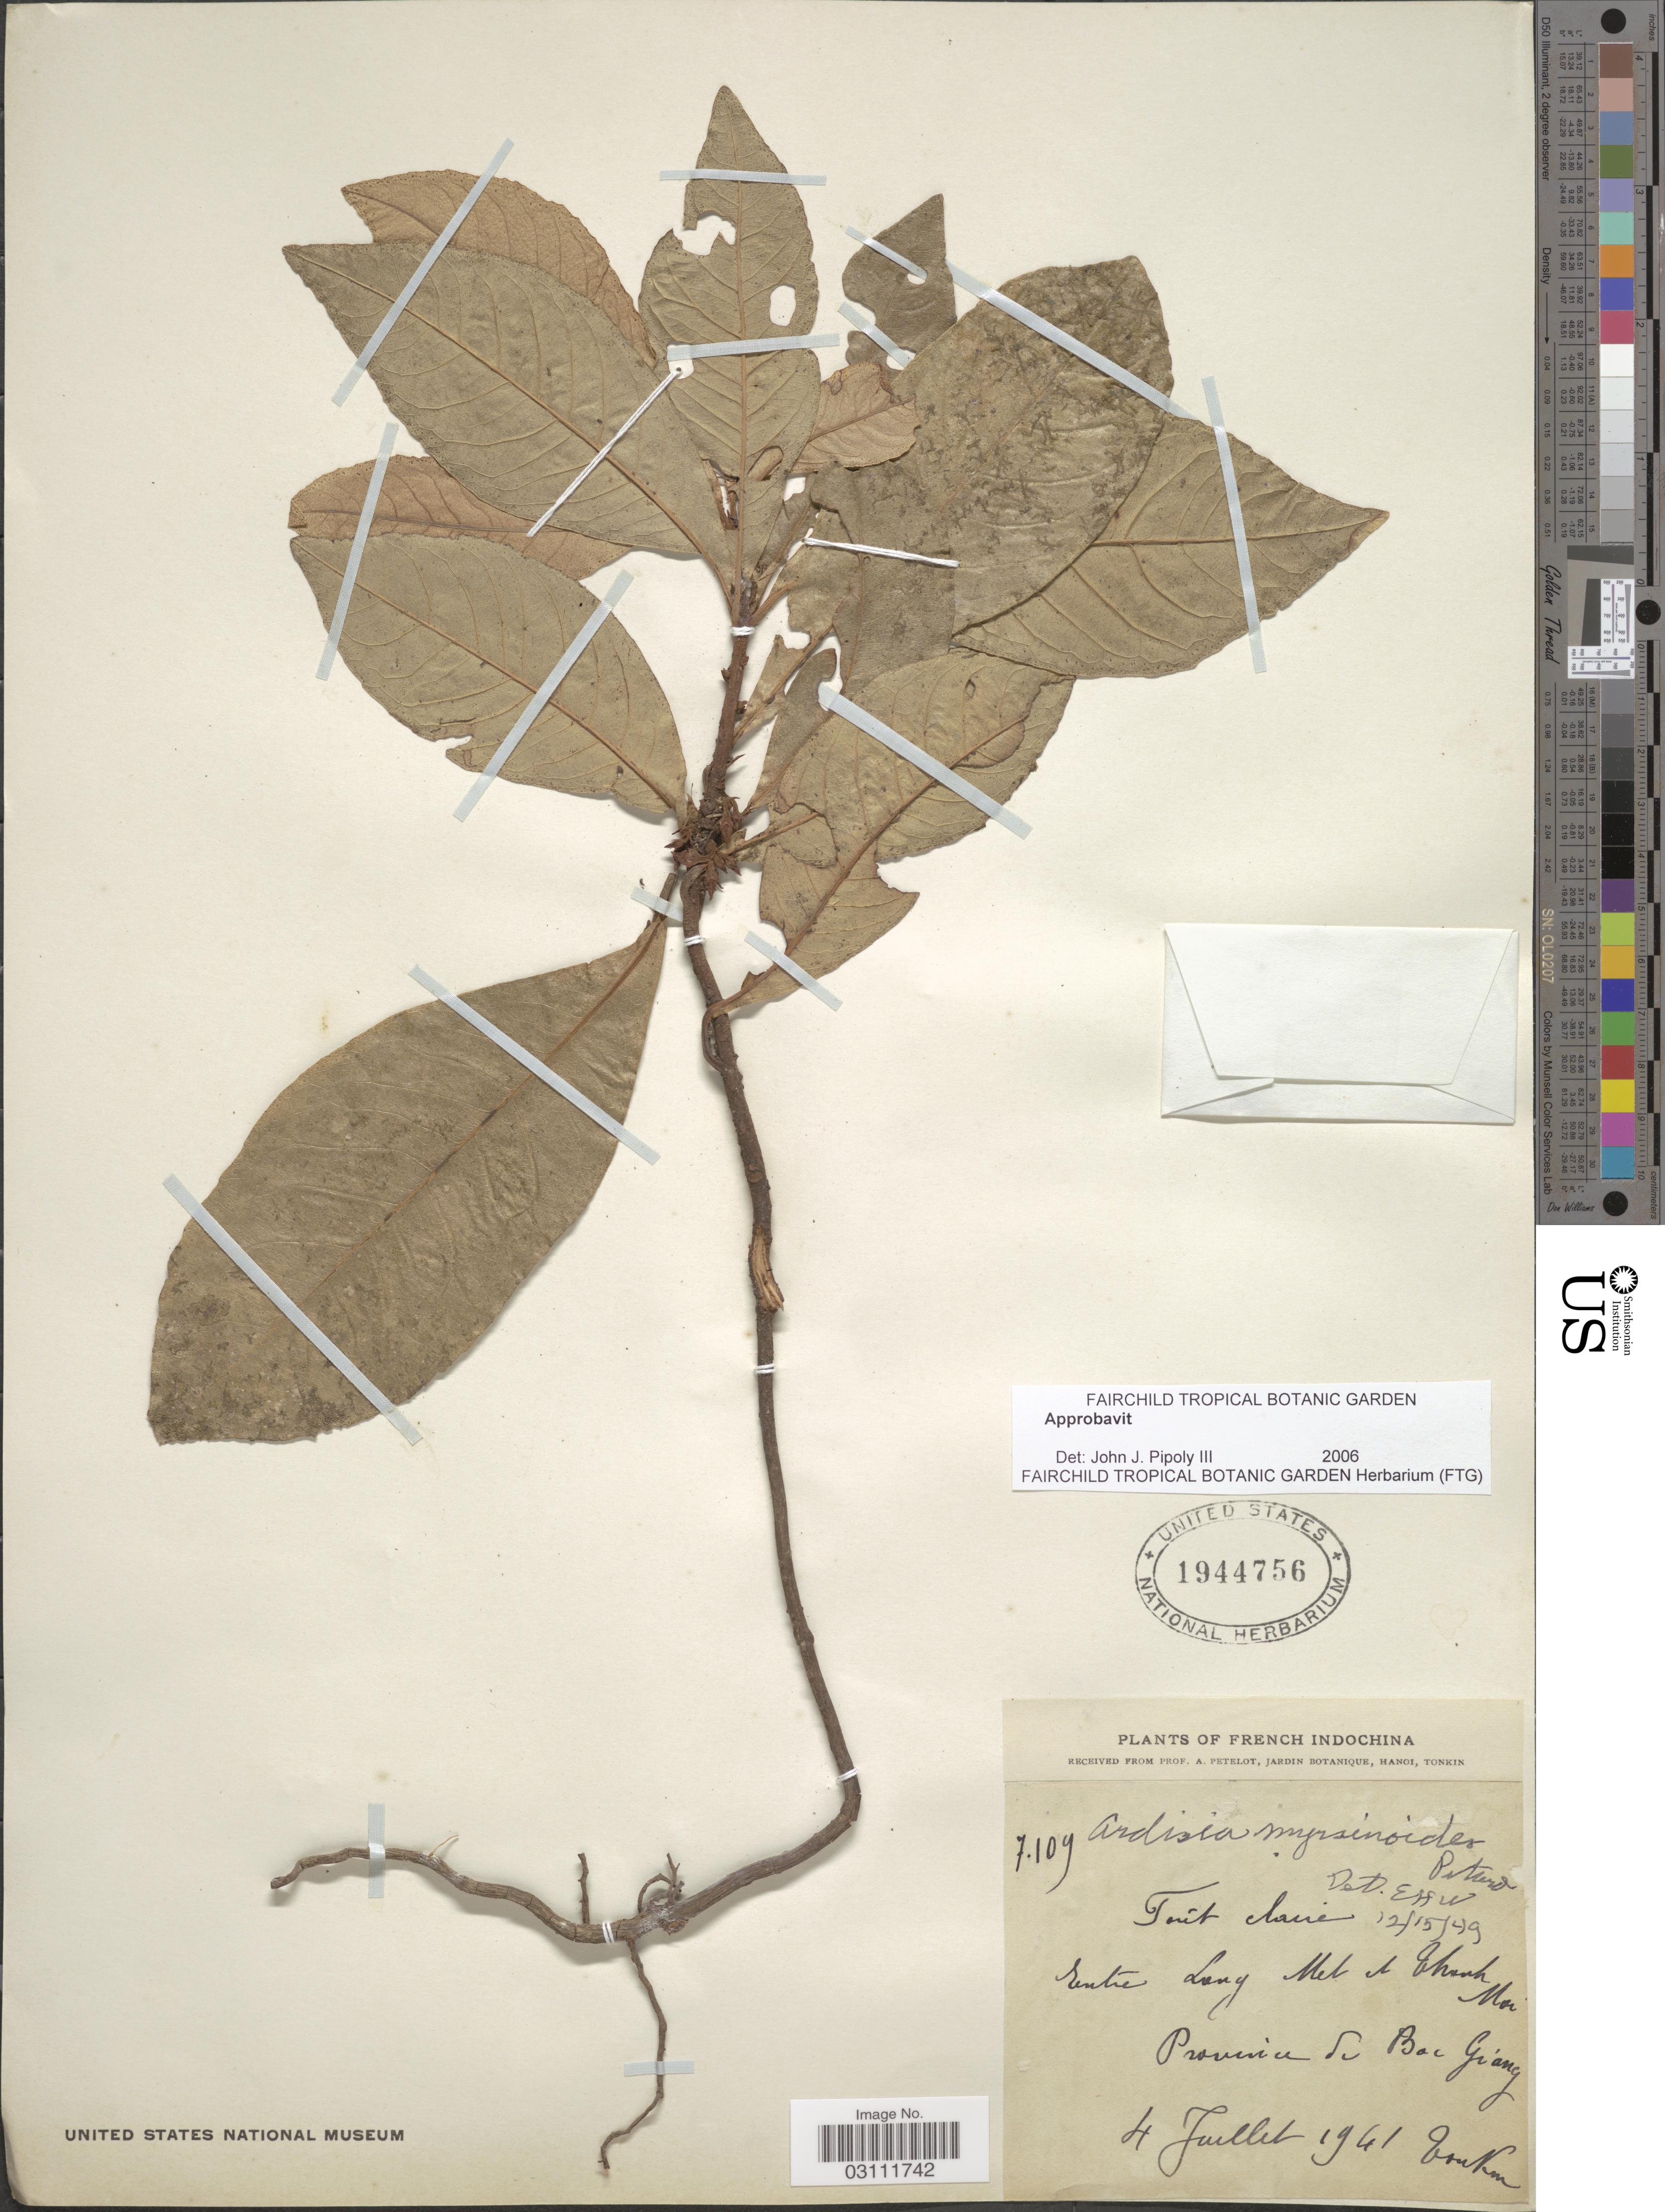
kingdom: Plantae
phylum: Tracheophyta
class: Magnoliopsida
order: Ericales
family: Primulaceae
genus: Ardisia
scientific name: Ardisia myrsinoides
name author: Pit.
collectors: A. Petelot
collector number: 7109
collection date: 1941-07-04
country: Vietnam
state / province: Bac Giang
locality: French Indochina, Entre Lang Met et Charh Mai, Province de Ba Giang. Tonkin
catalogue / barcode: US 1944756